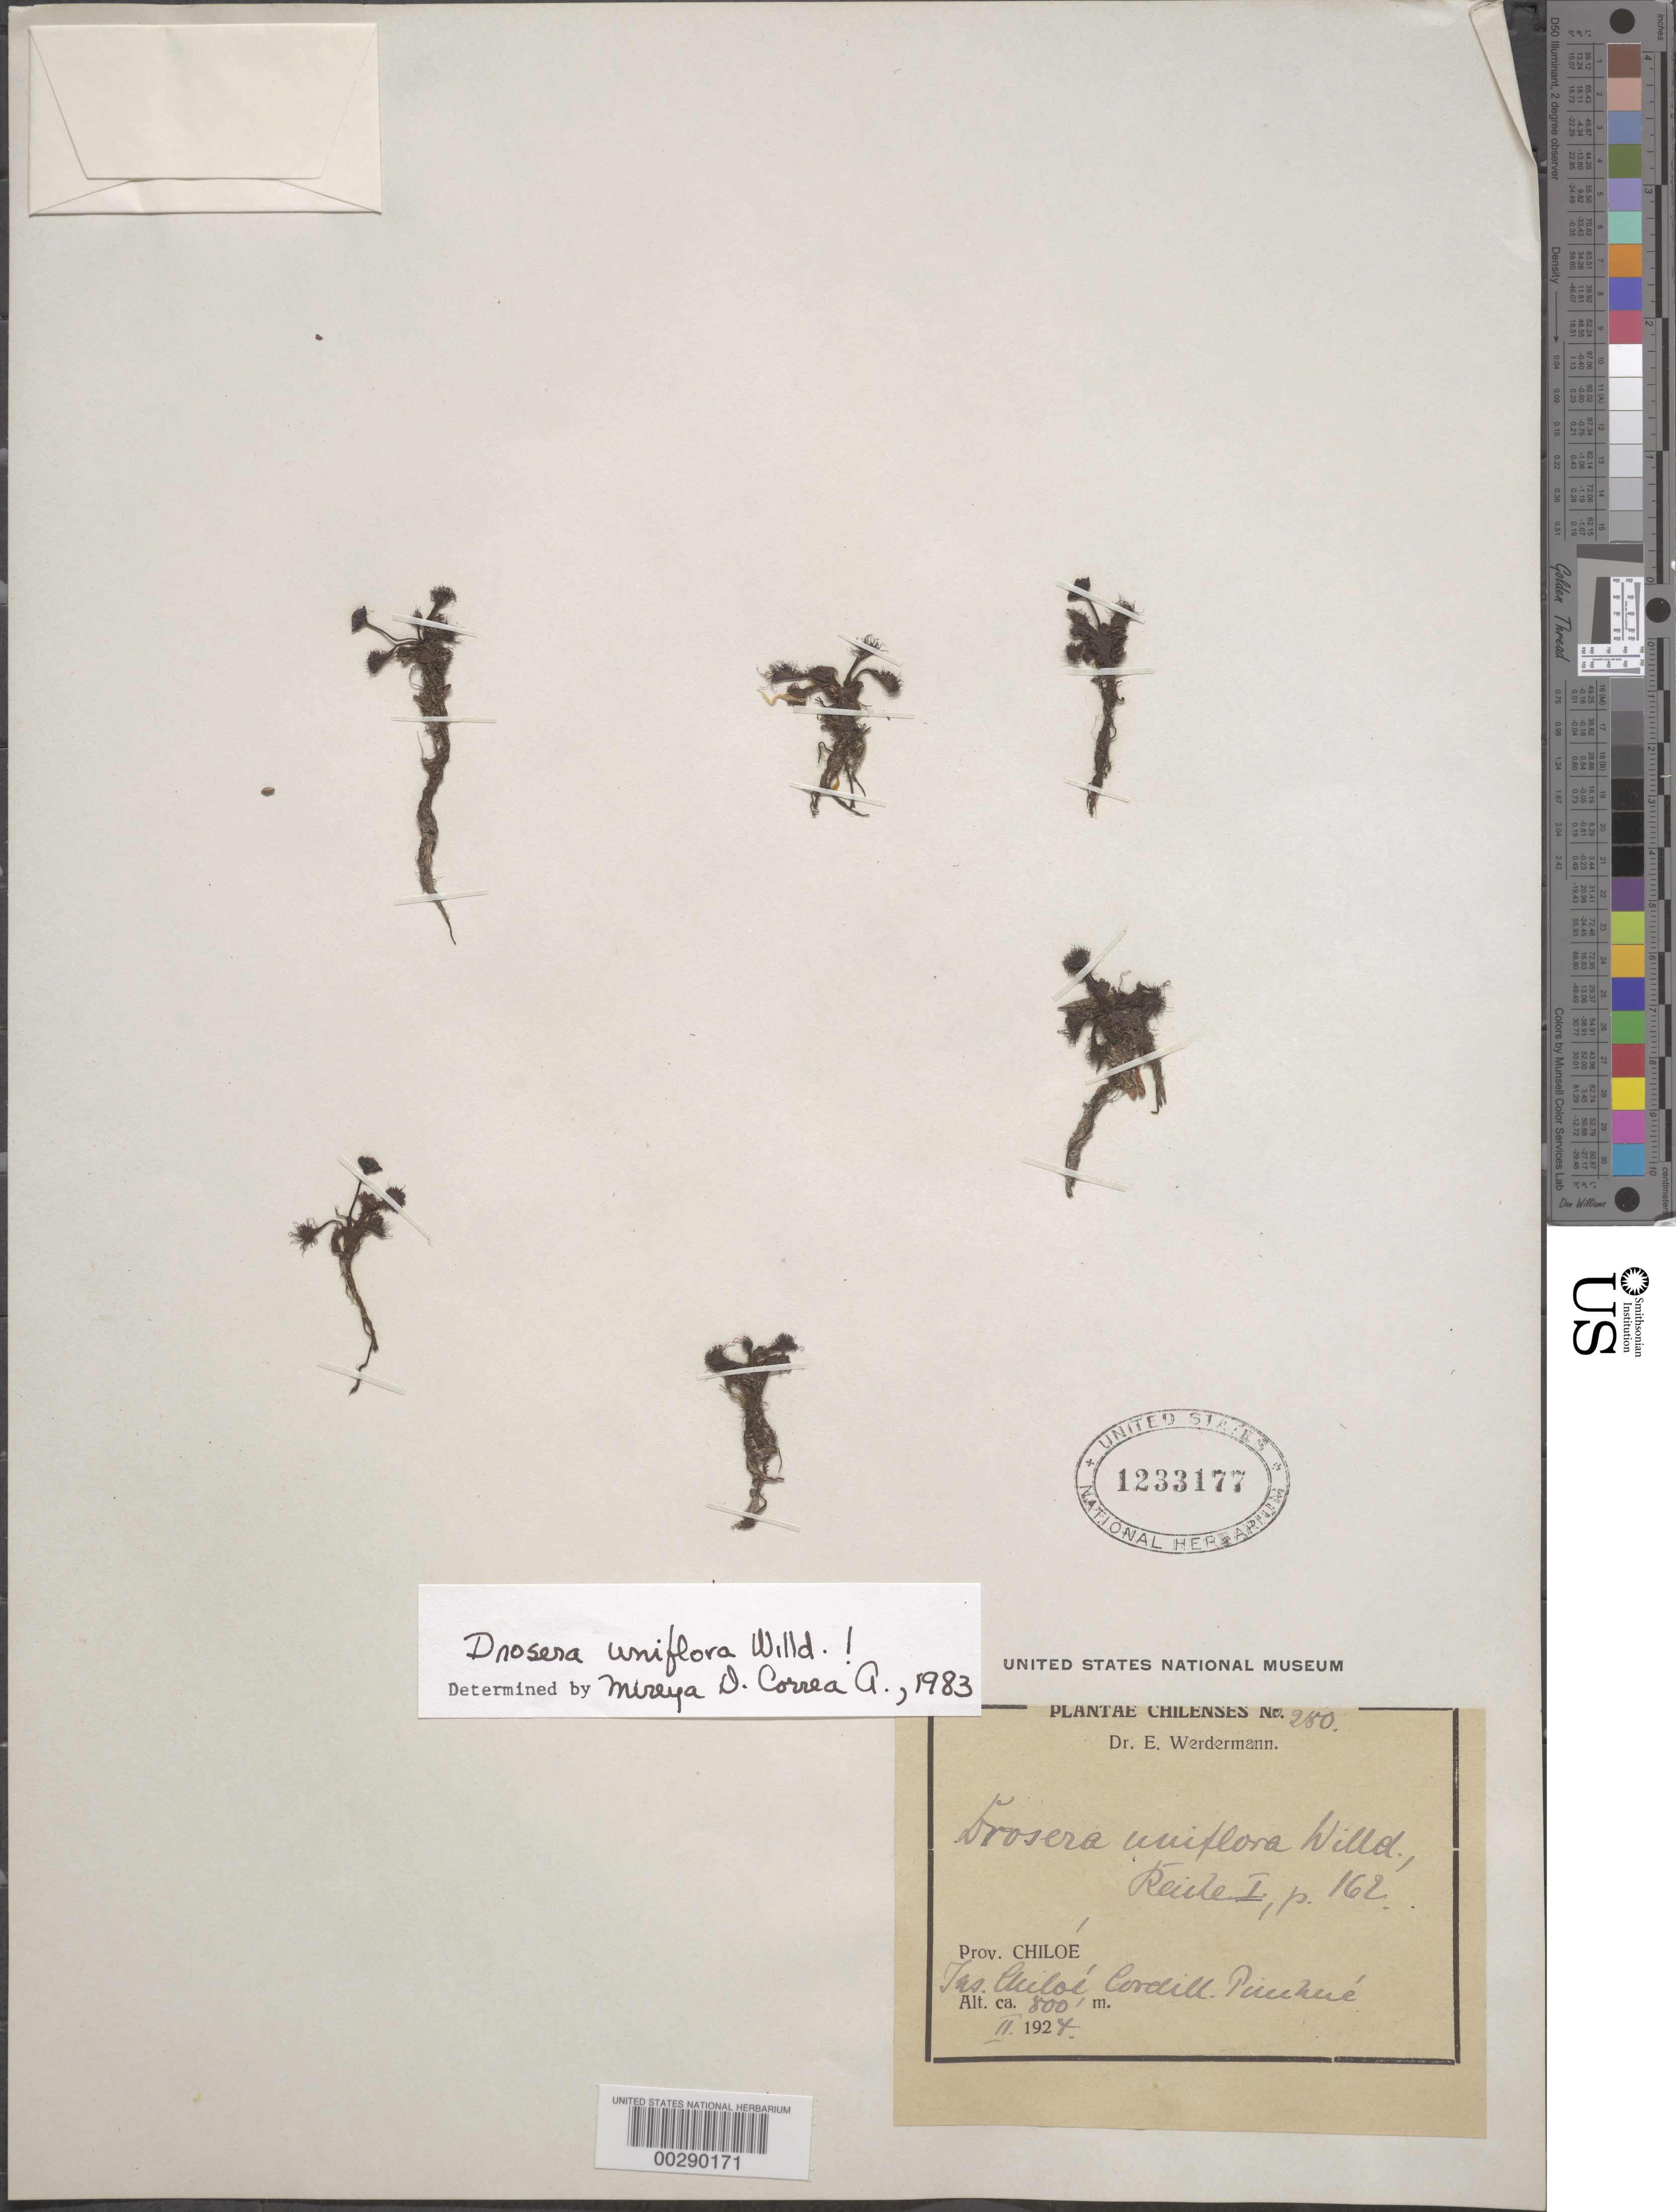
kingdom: Plantae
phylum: Tracheophyta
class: Magnoliopsida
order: Caryophyllales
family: Droseraceae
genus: Drosera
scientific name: Drosera uniflora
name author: Willd.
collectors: E. Werdermann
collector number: Pl. Chilensis 250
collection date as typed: Feb 1924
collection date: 1924-02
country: Chile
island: Chiloé Island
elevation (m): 800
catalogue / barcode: US 1233177